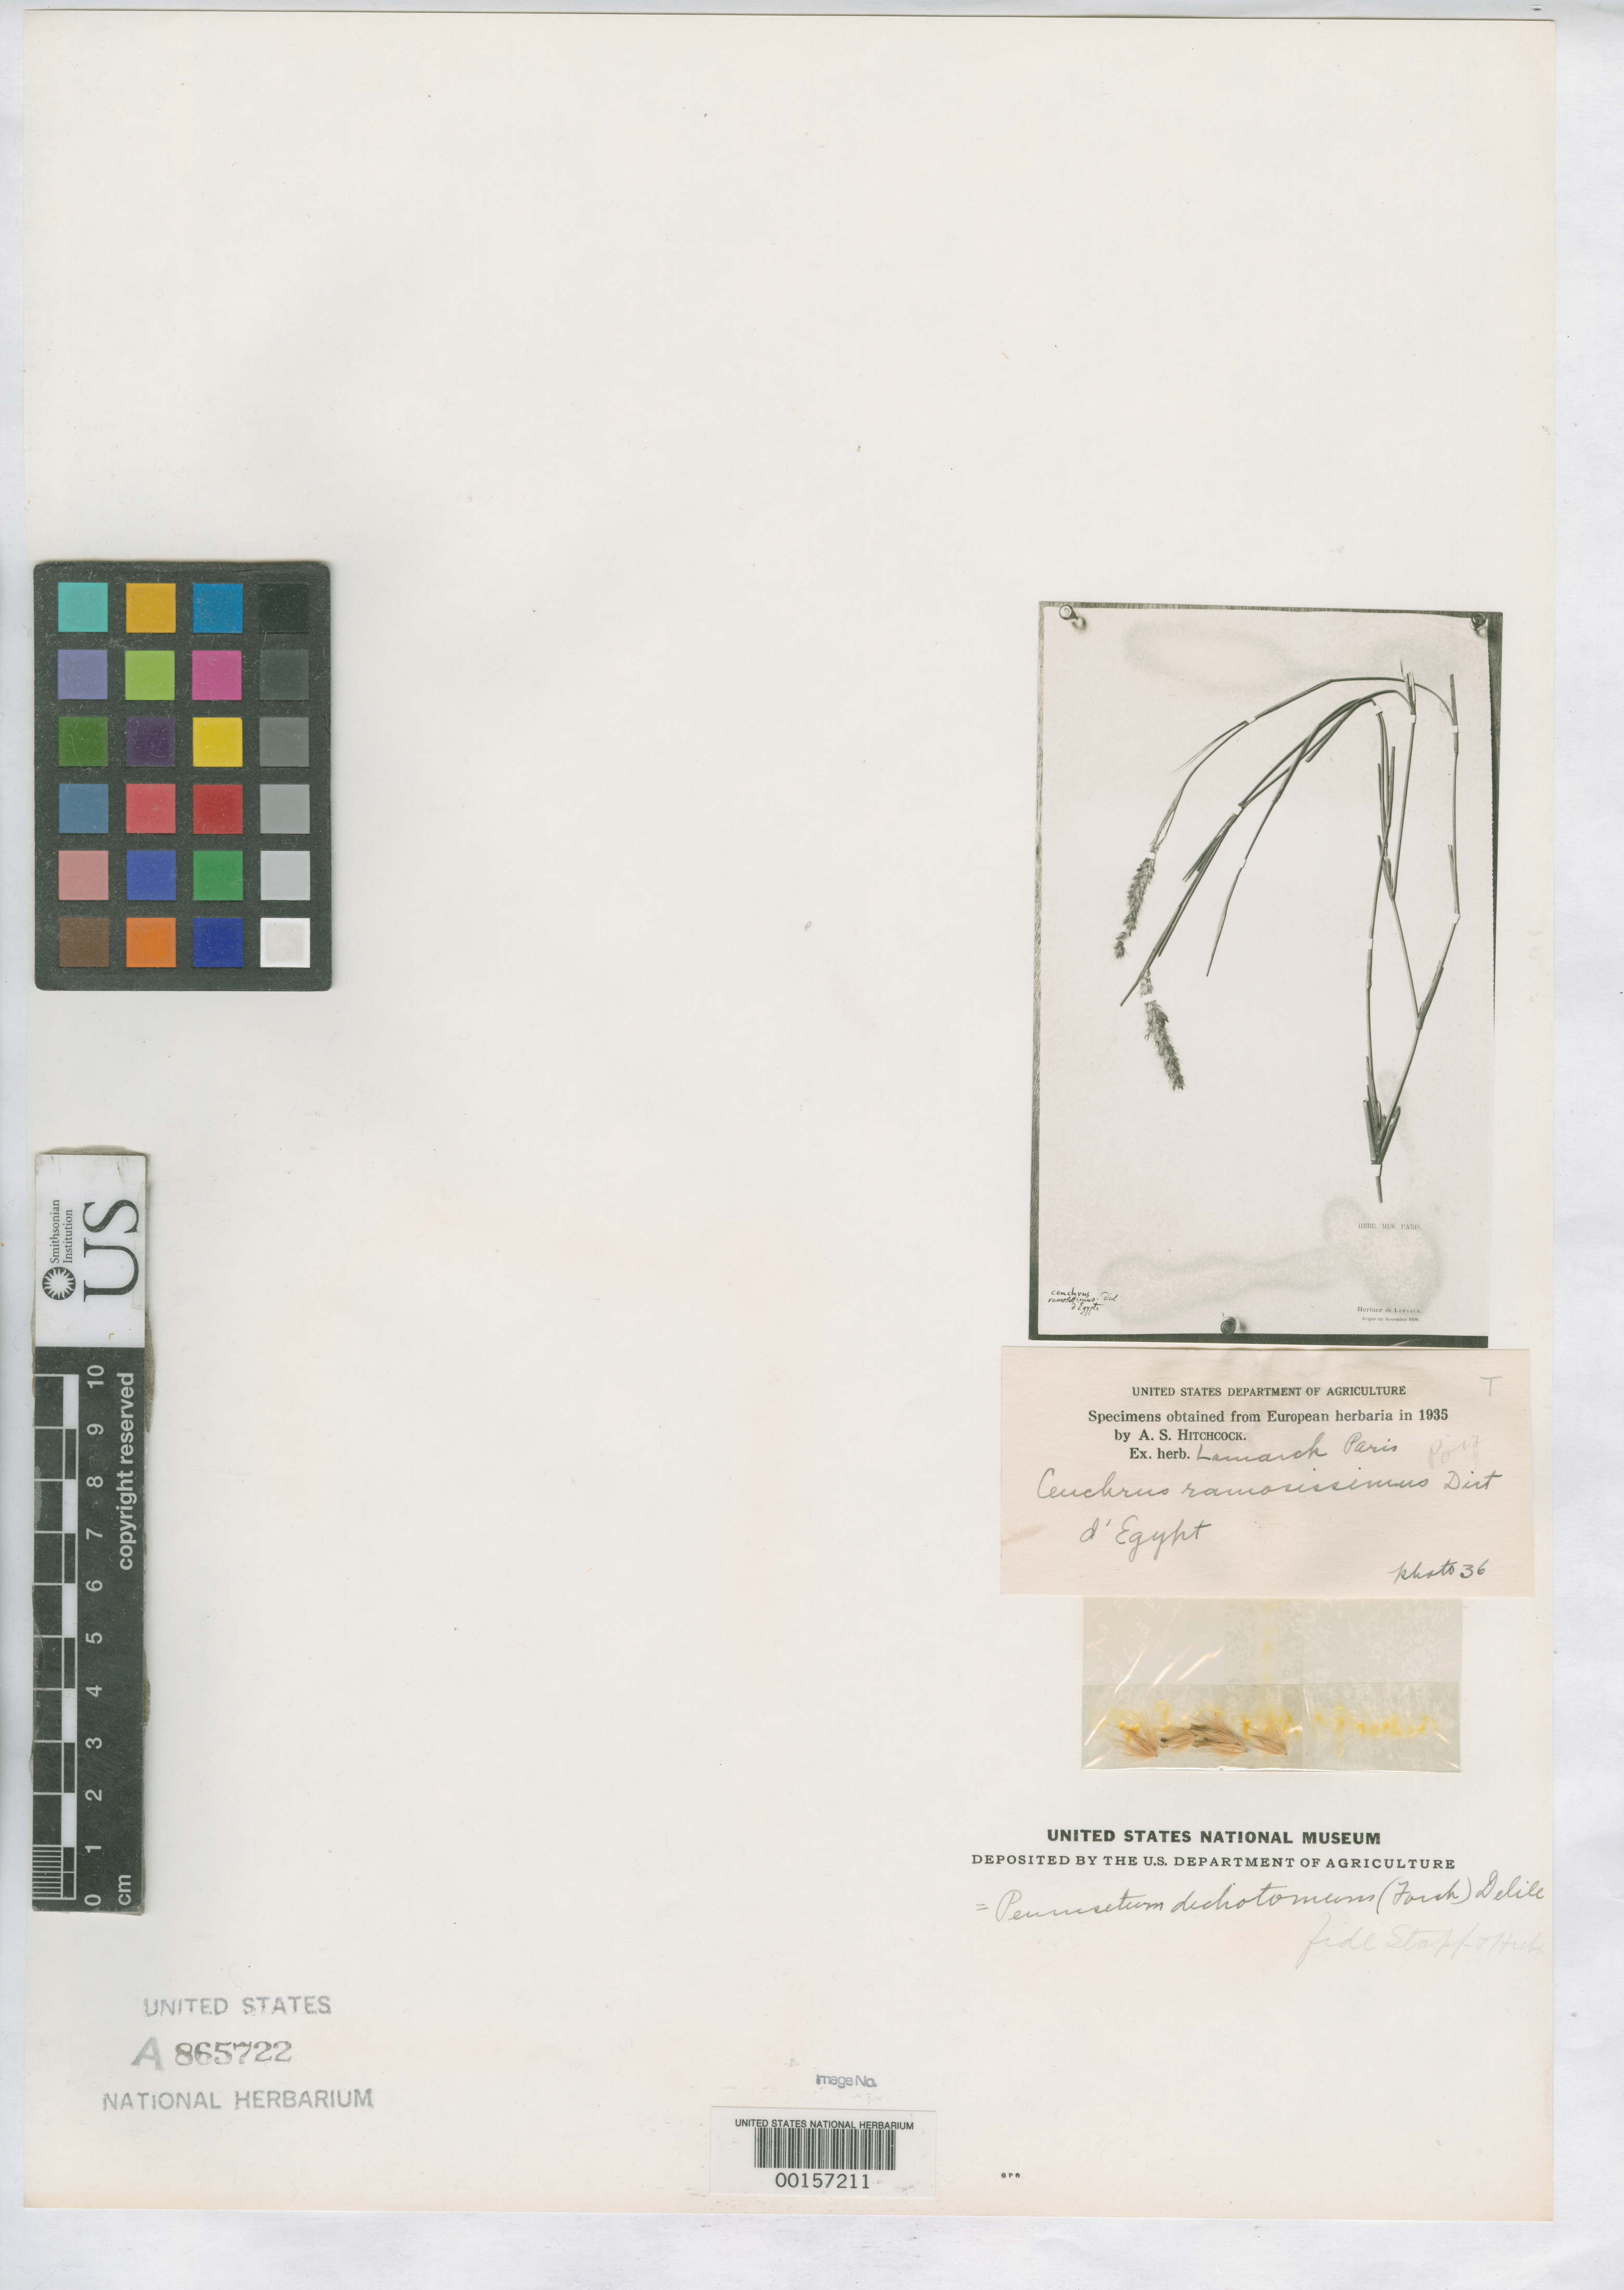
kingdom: Plantae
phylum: Tracheophyta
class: Liliopsida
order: Poales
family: Poaceae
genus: Cenchrus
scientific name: Cenchrus ramosissimus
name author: Poir. in Lam.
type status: Type Fragment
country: Egypt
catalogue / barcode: US 865722A